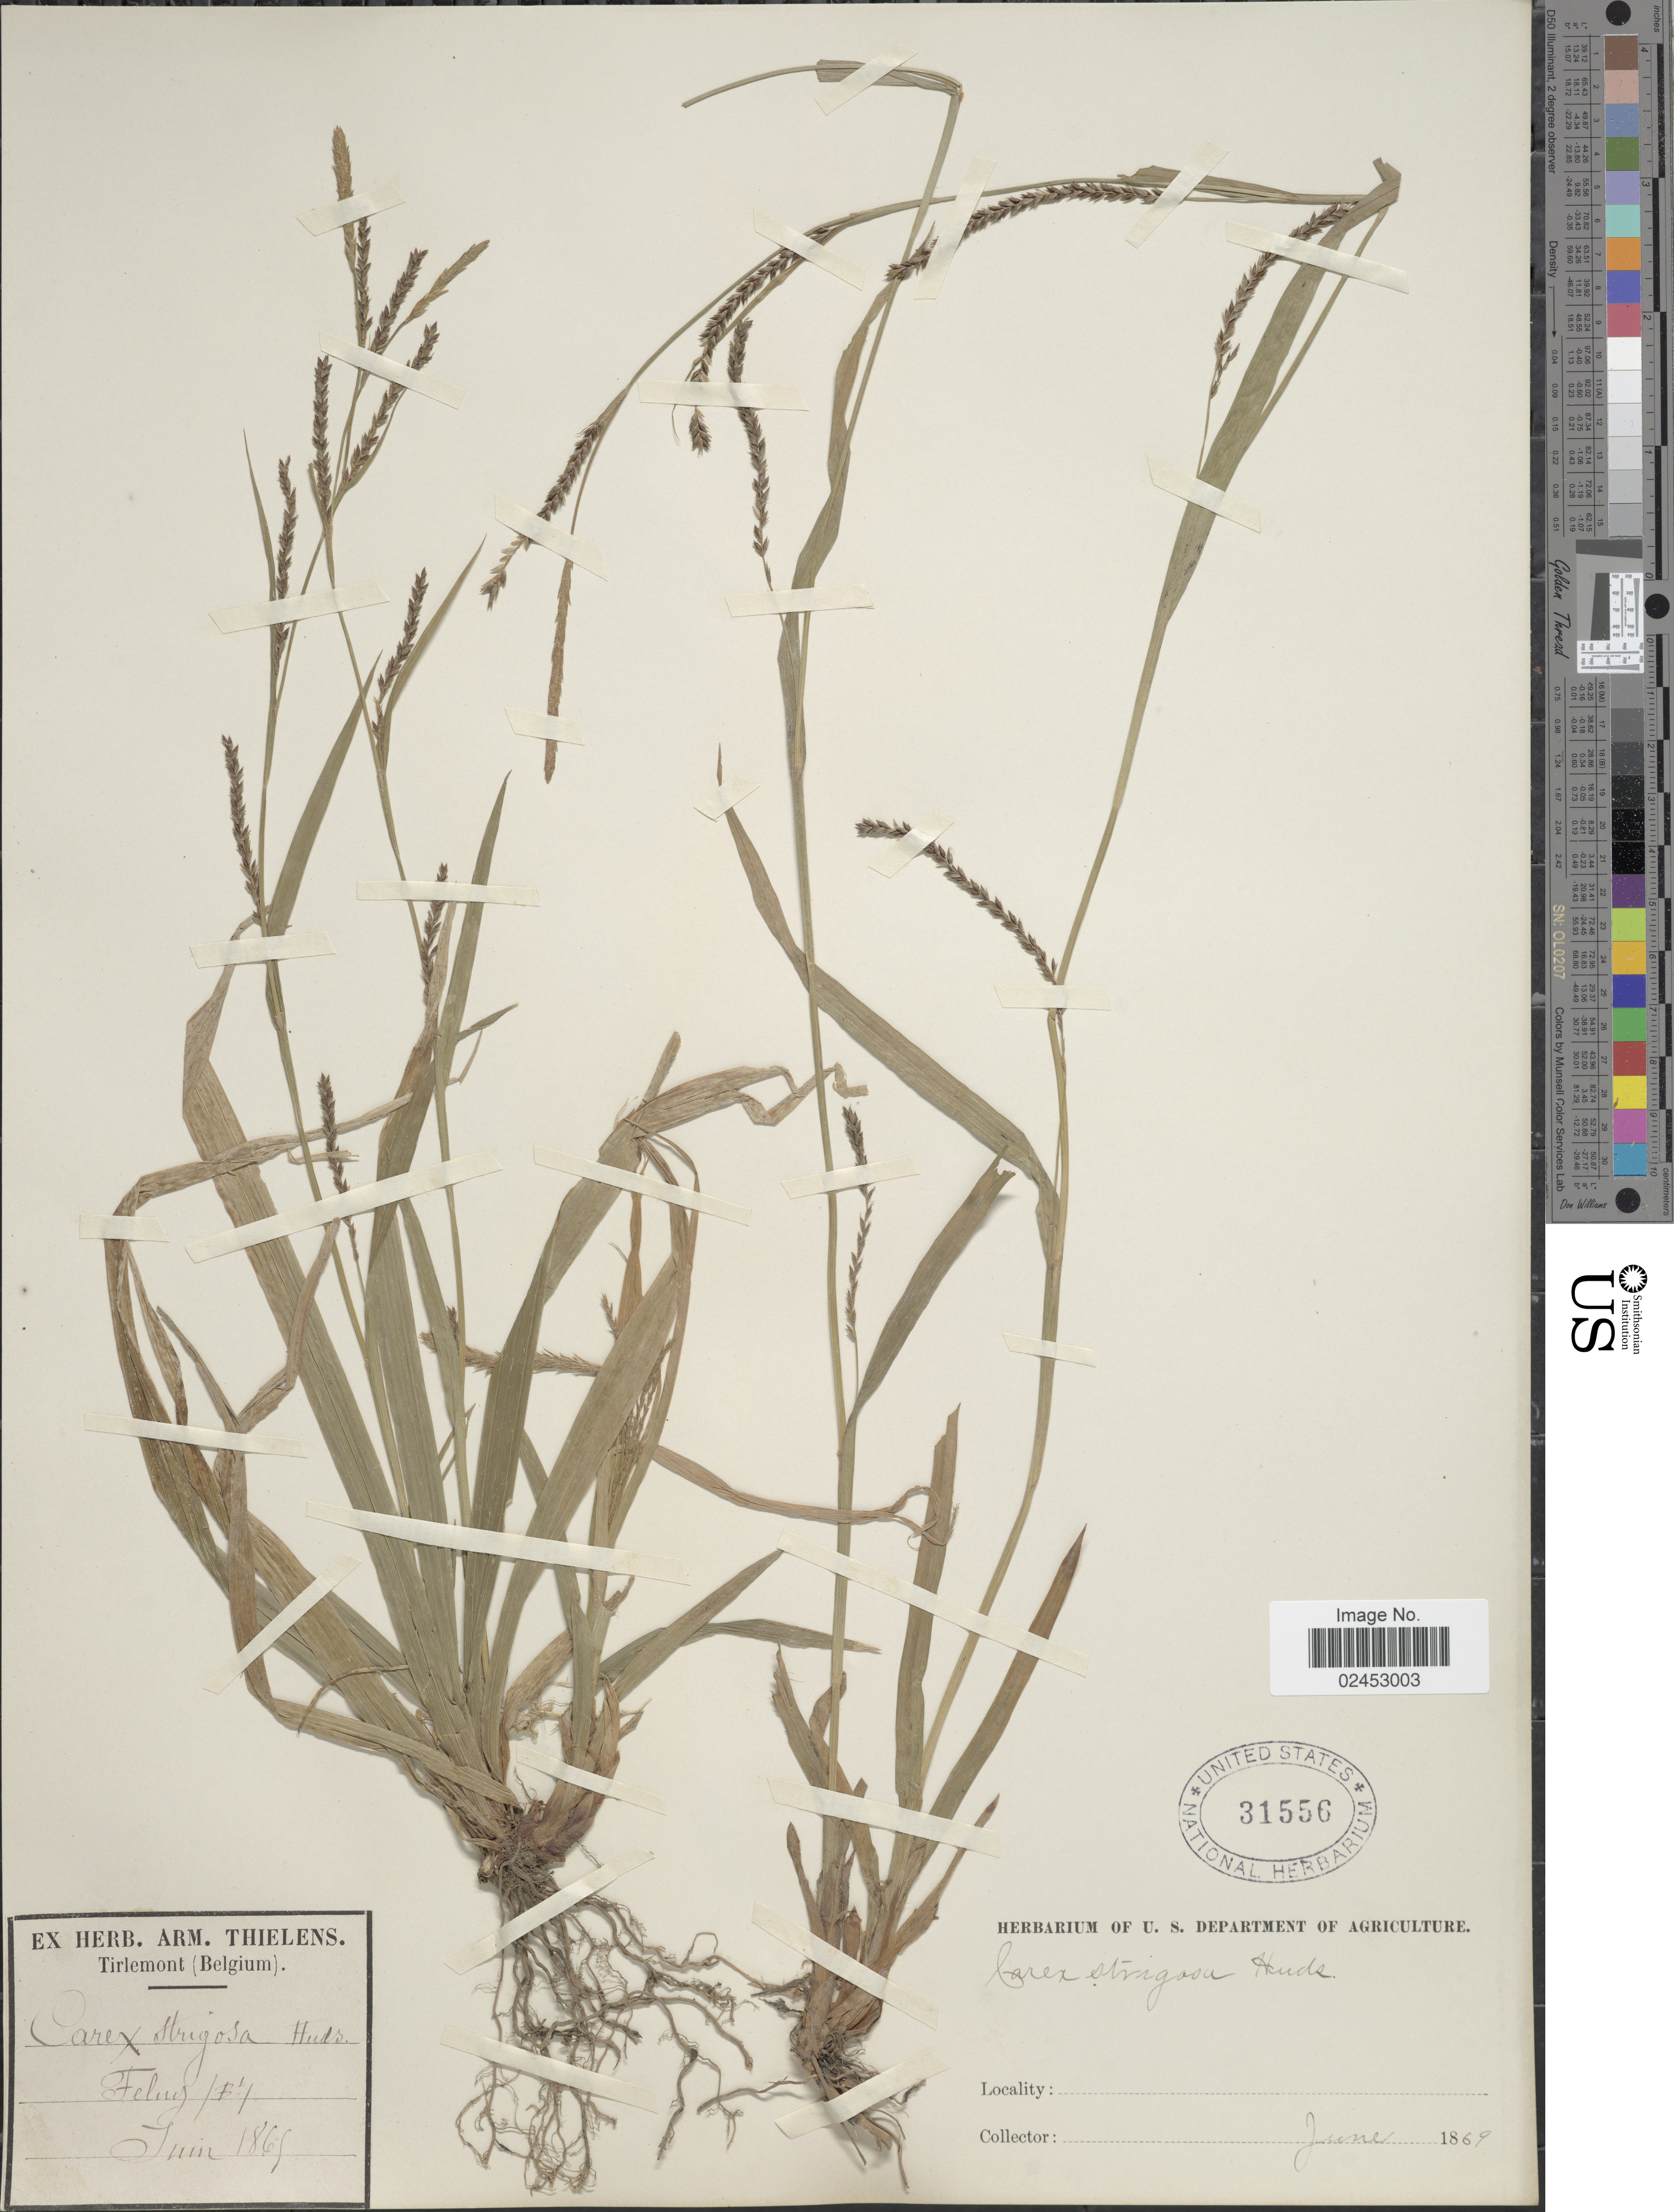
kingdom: Plantae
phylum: Tracheophyta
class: Liliopsida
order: Poales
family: Cyperaceae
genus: Carex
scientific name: Carex strigosa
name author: Huds.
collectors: ex herb. Armand Thielens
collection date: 1869-06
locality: Felus /F'/ [interpreted]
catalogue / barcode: US 31556